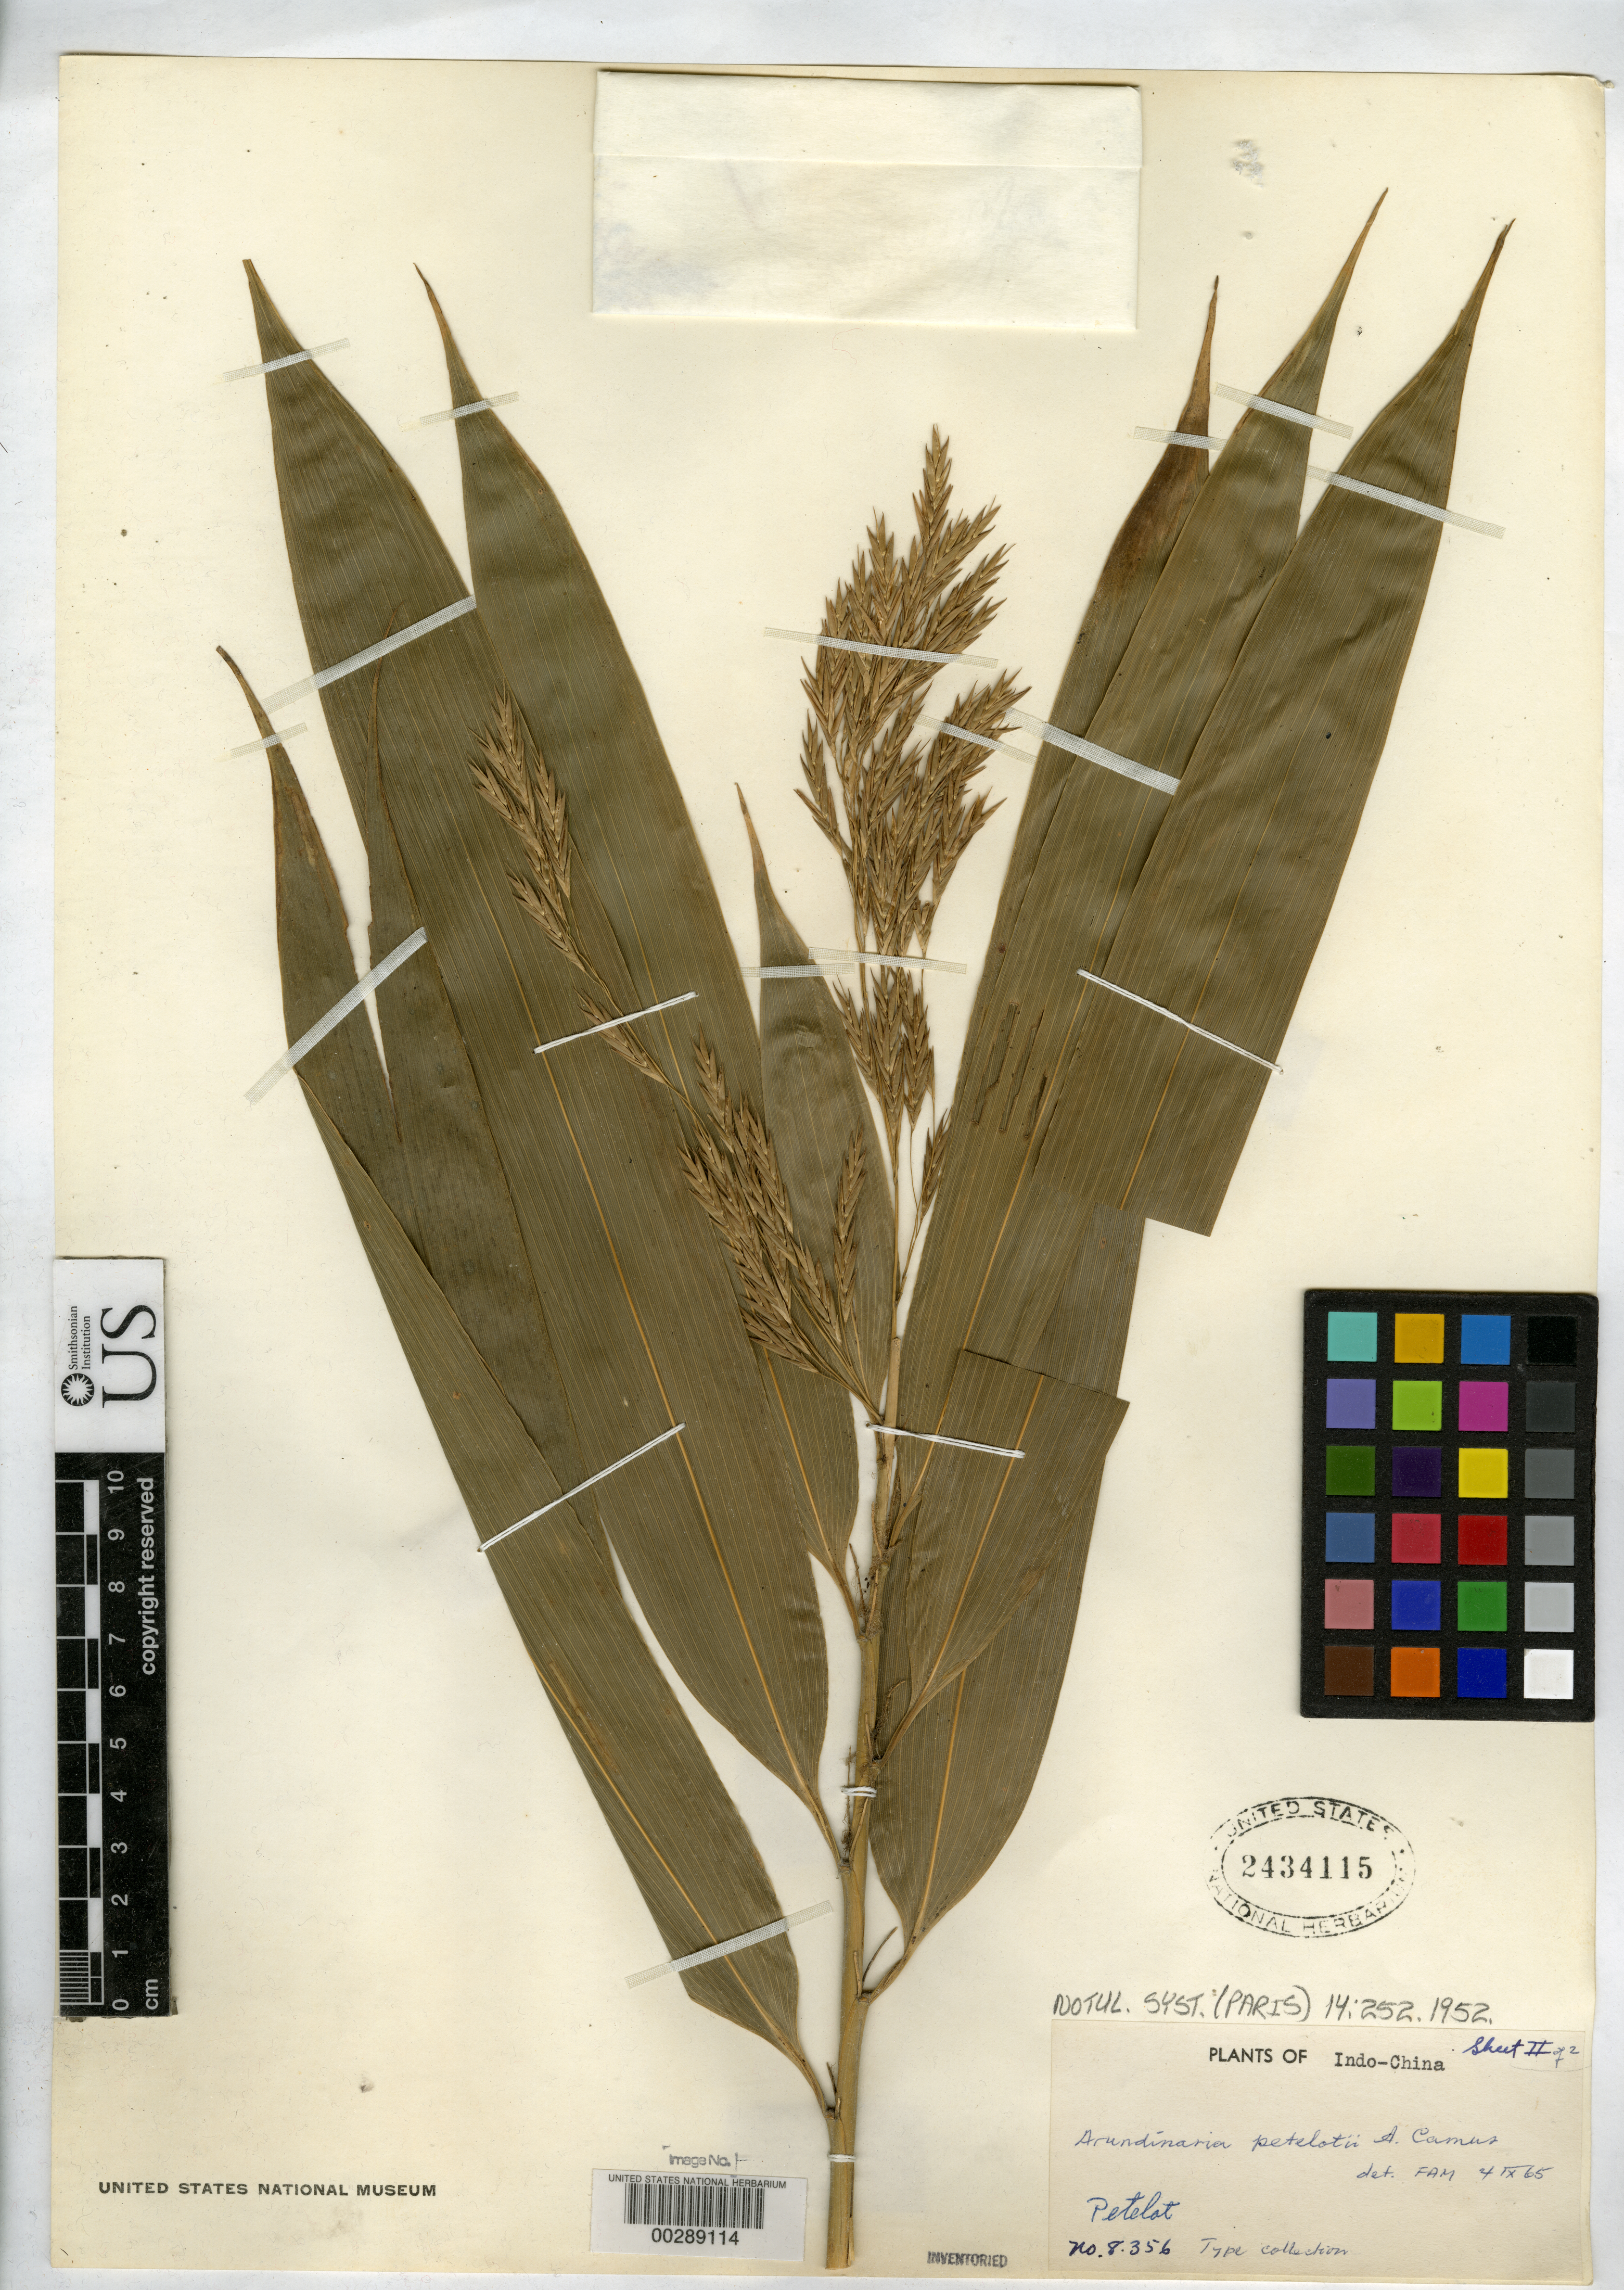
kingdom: Plantae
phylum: Tracheophyta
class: Liliopsida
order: Poales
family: Poaceae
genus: Arundinaria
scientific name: Arundinaria petelotii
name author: A. Camus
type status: Isotype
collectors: P. A. Pételot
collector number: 8356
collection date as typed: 31 Jan 1944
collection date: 1944-01-31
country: Vietnam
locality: Tonkin.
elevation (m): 1600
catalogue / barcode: US 2434115